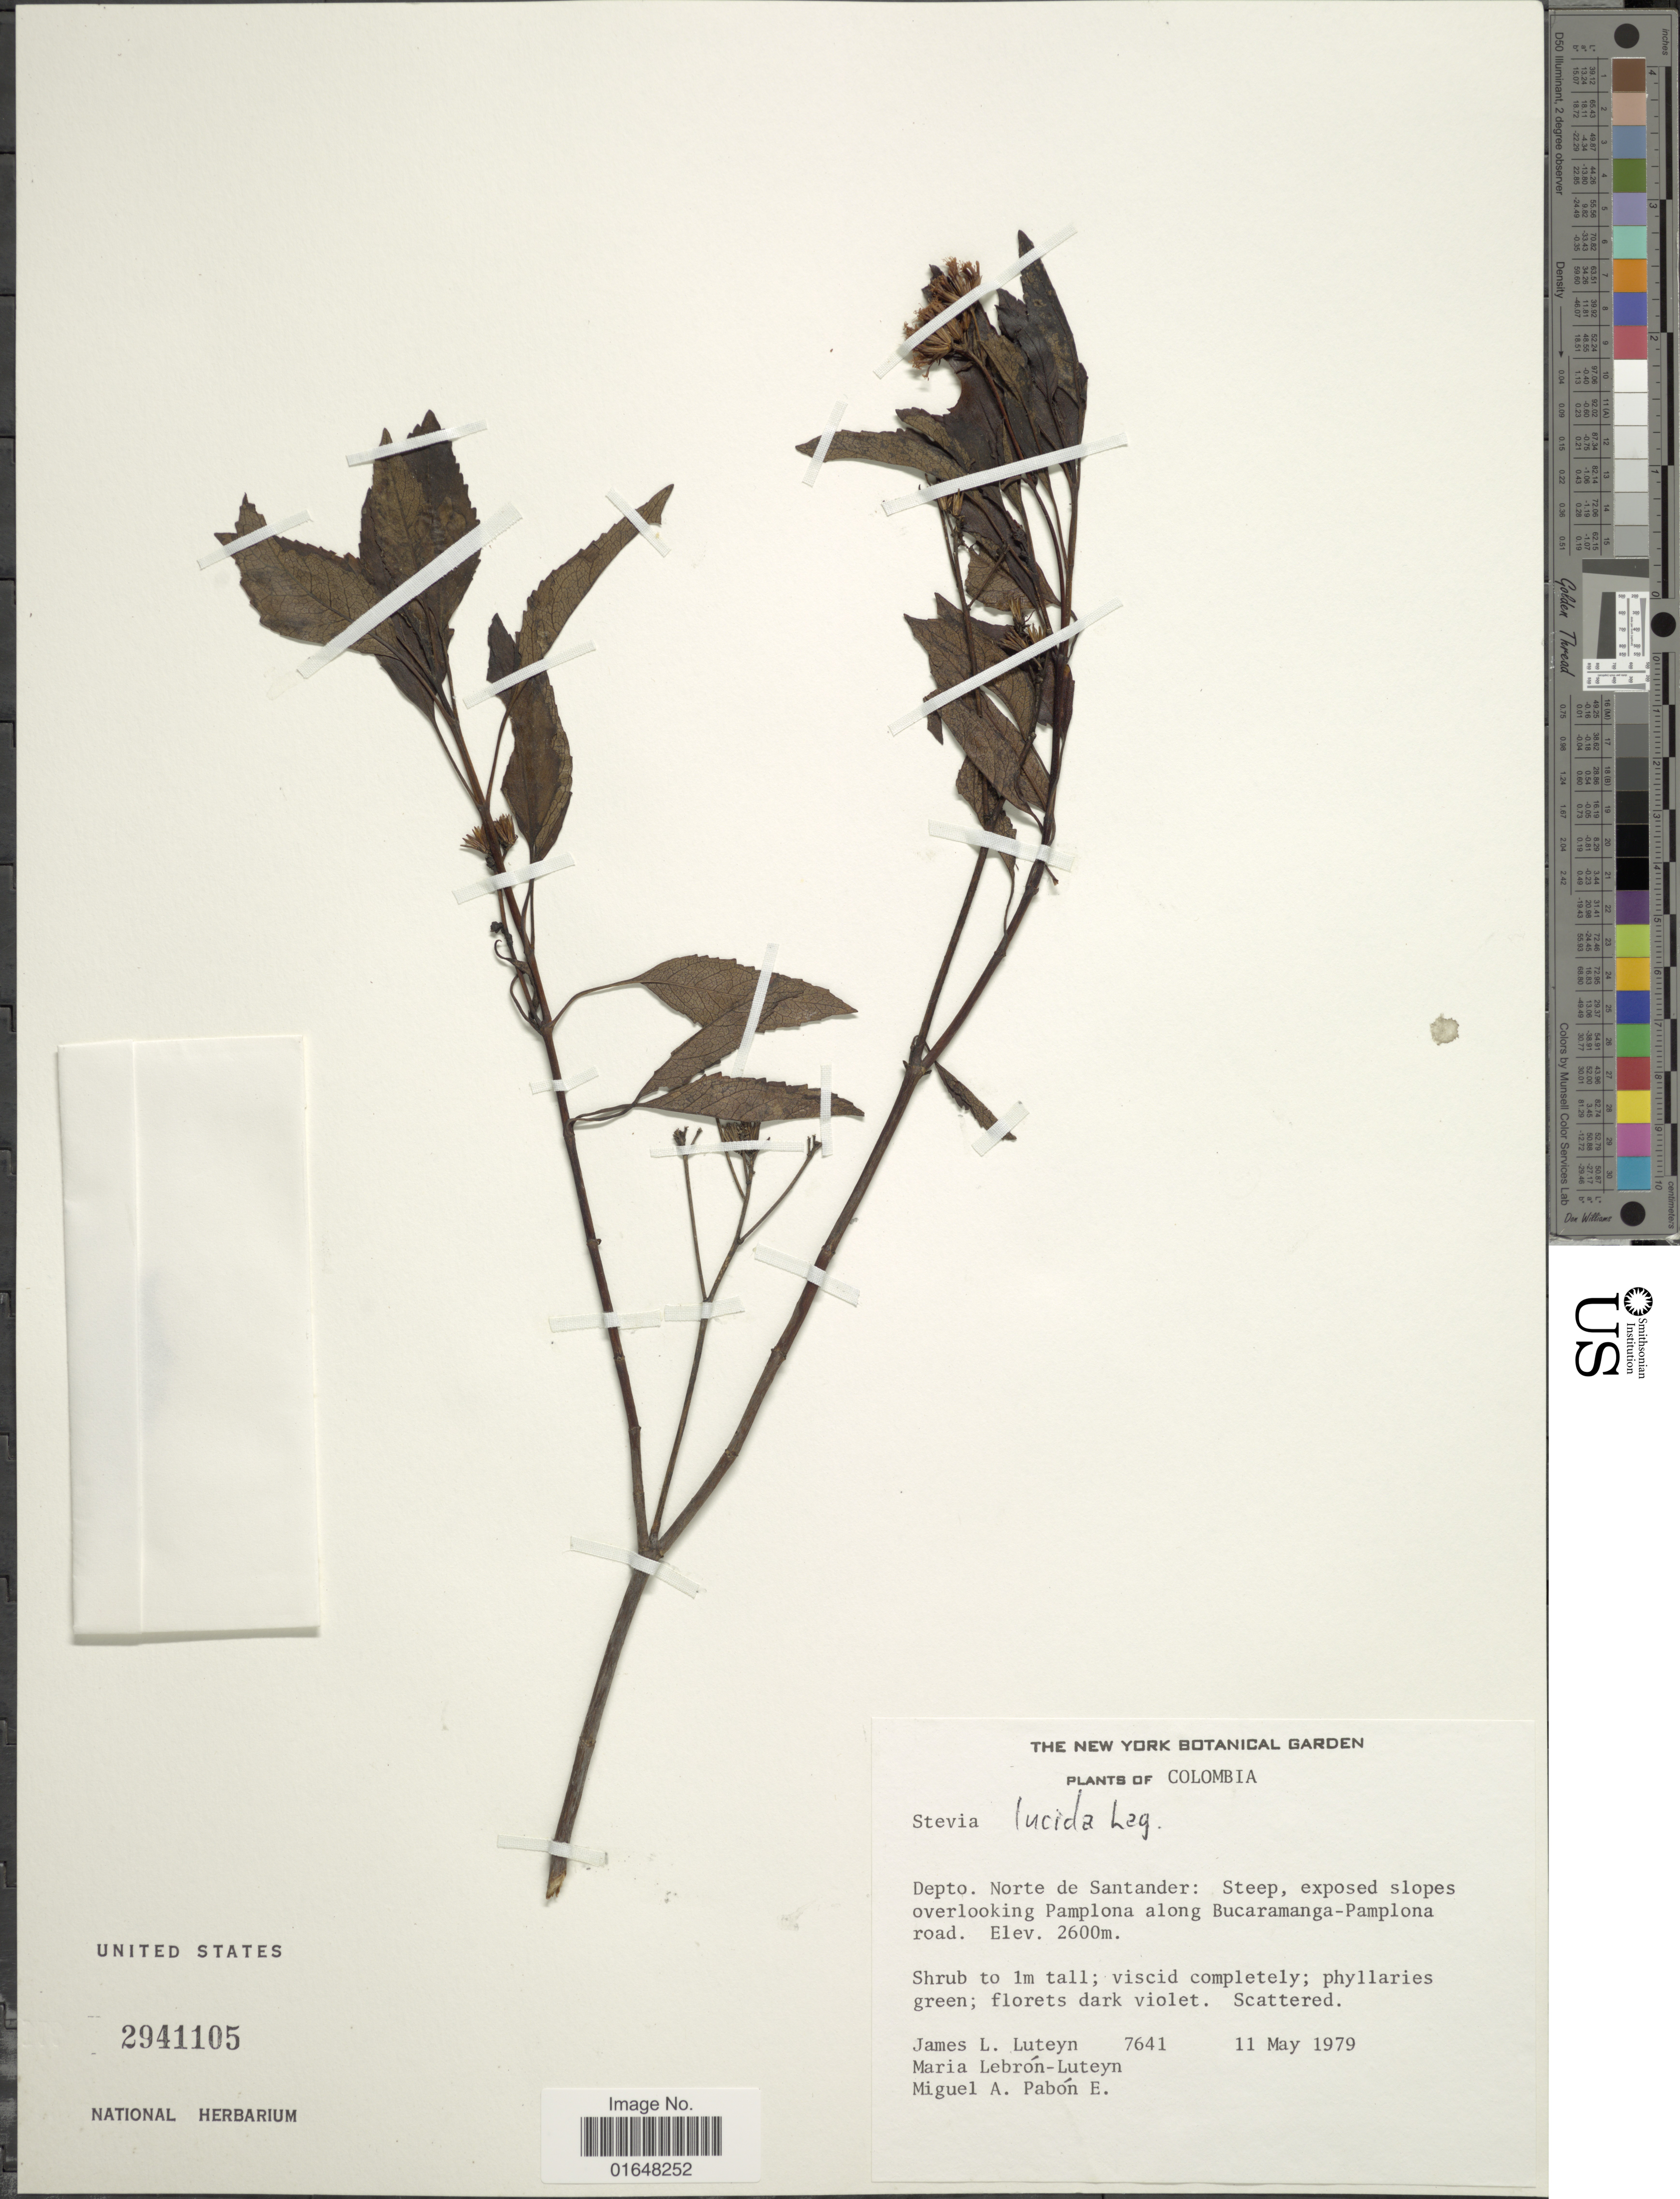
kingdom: Plantae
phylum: Tracheophyta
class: Magnoliopsida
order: Asterales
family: Asteraceae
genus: Stevia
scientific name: Stevia lucida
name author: Lag.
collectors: J. L. Luteyn, M. L. Lebrón-Luteyn & M. A. Pabon E.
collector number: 7641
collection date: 1979-05-11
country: Colombia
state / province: Norte de Santander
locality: Overlooking Pamplona along Bucaramanga-Pamplona road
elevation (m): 2600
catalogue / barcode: US 2941105